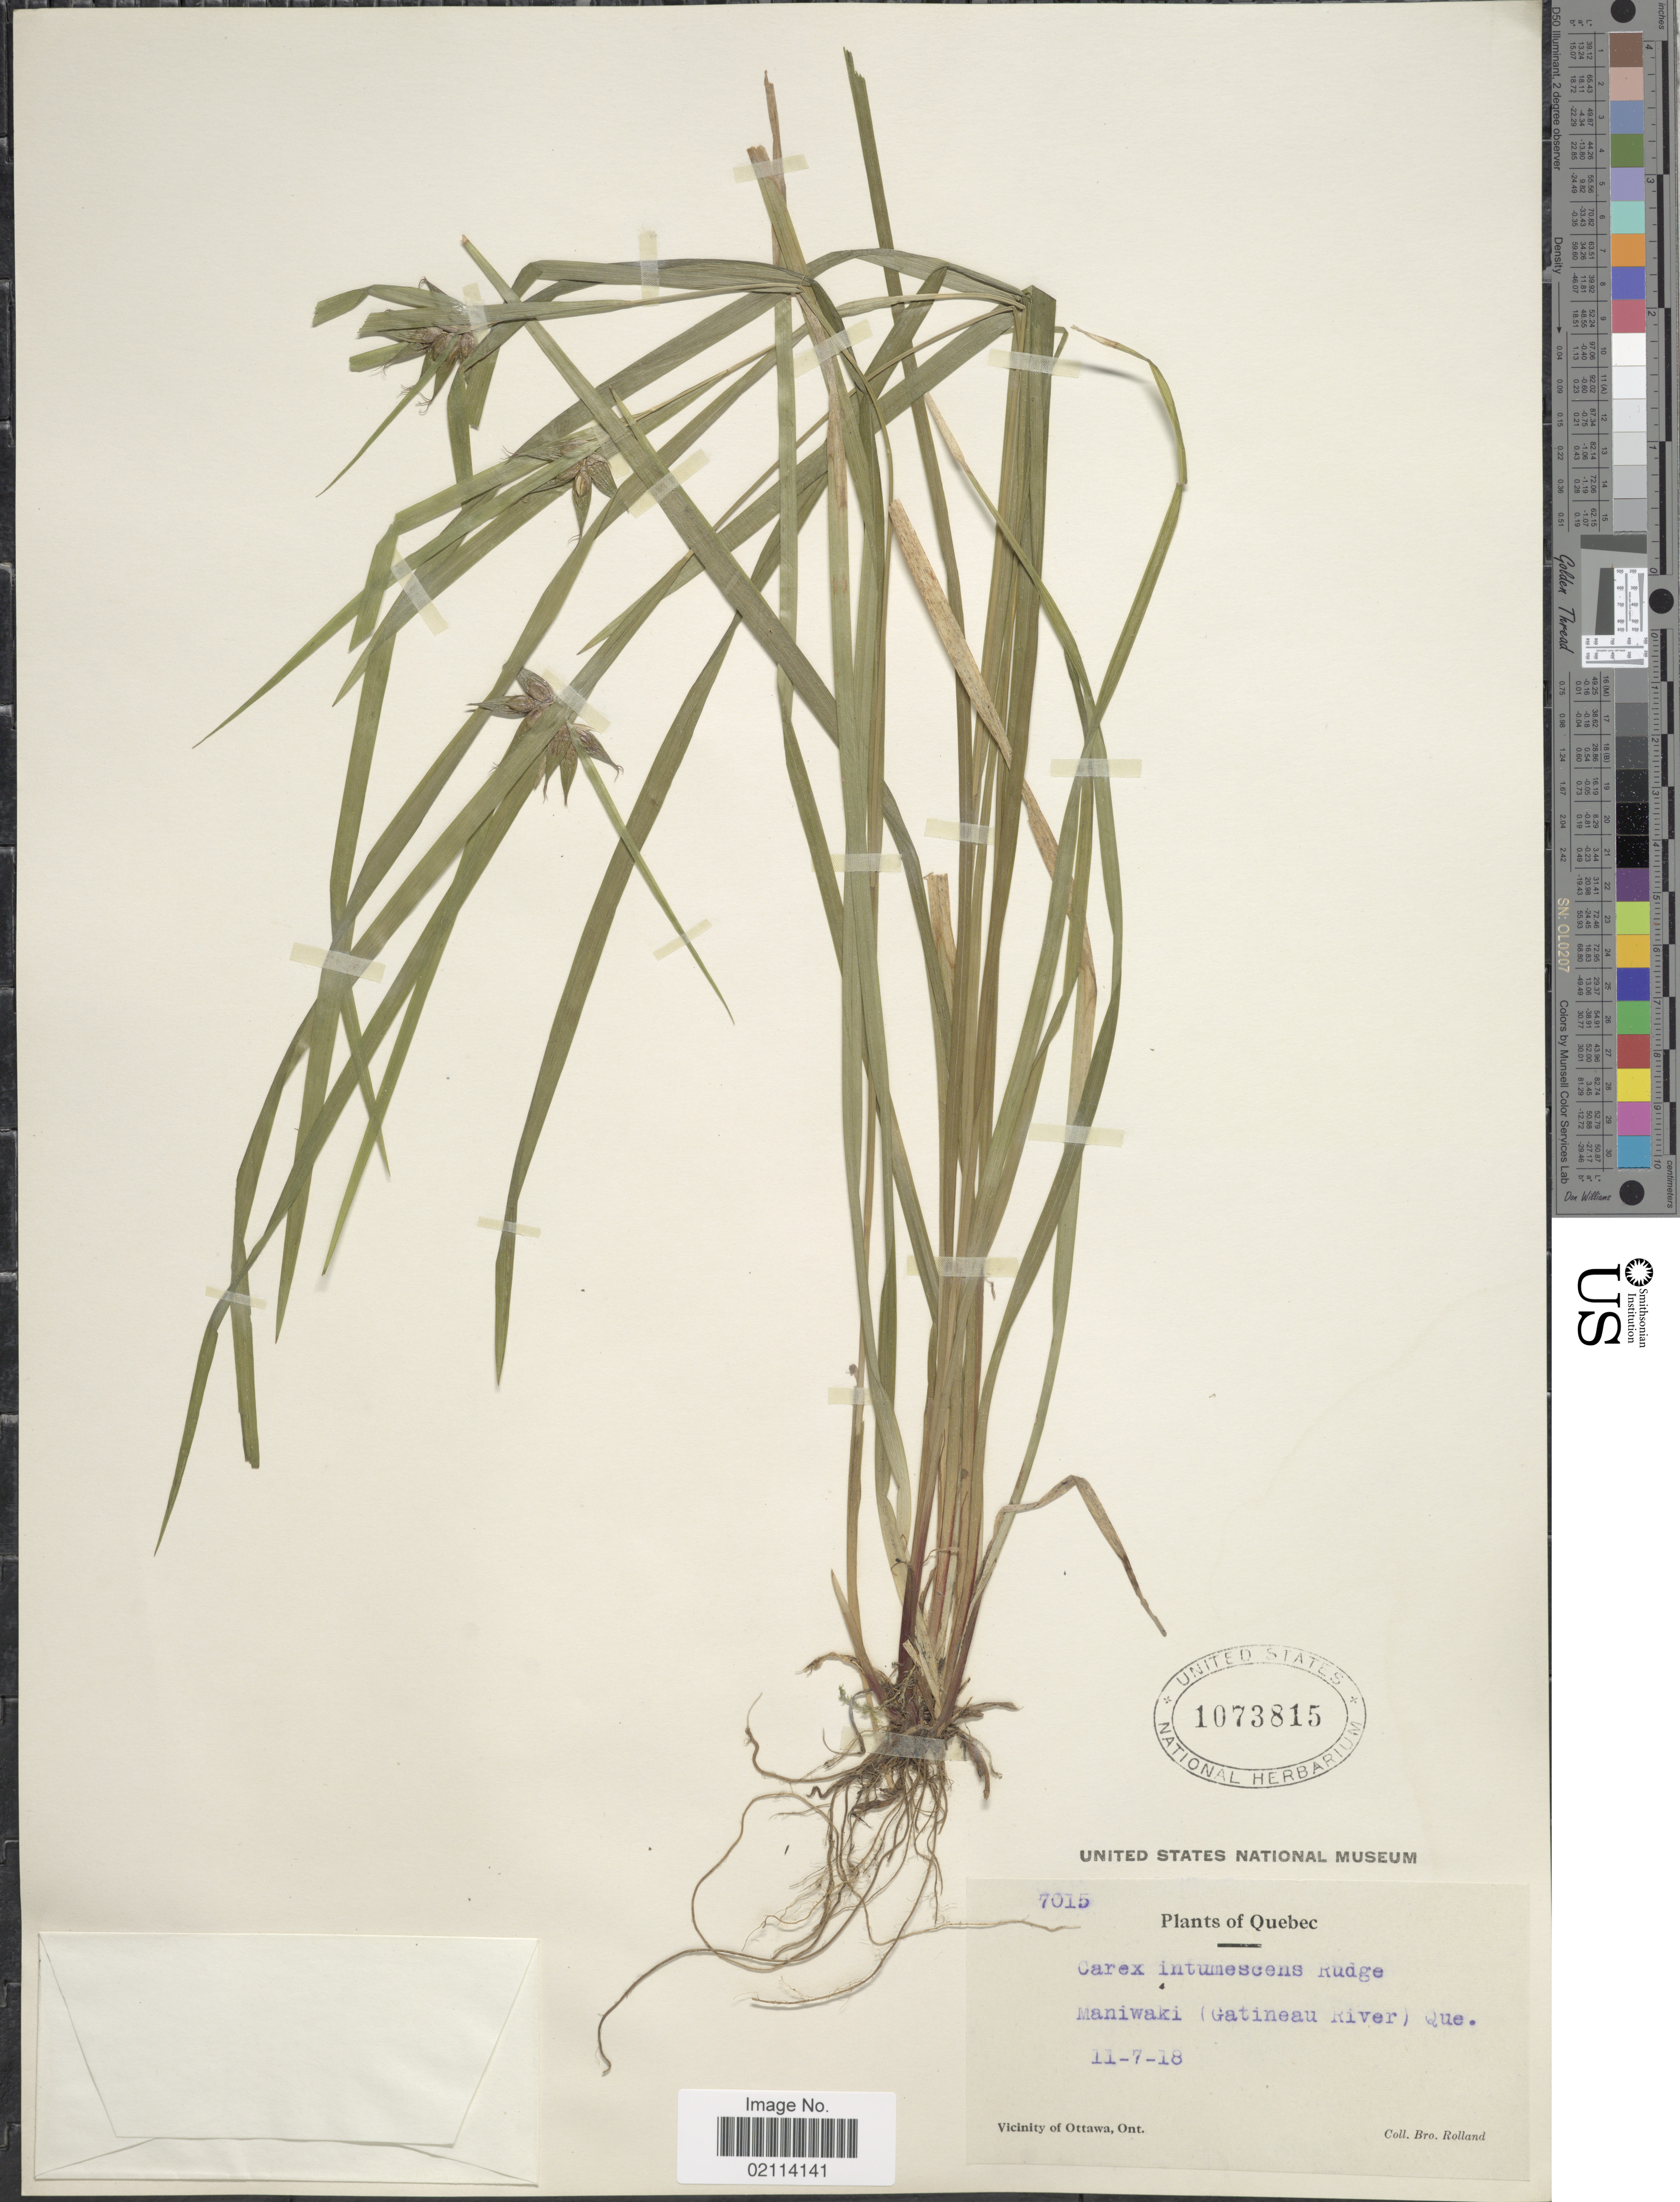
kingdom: Plantae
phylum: Tracheophyta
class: Liliopsida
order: Poales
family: Cyperaceae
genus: Carex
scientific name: Carex intumescens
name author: Rudge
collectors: B. Rolland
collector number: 7015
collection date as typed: Transcribed d/m/y: 11/7/18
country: Canada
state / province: Quebec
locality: Maniwaki (Gattineau river).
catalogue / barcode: US 1073815